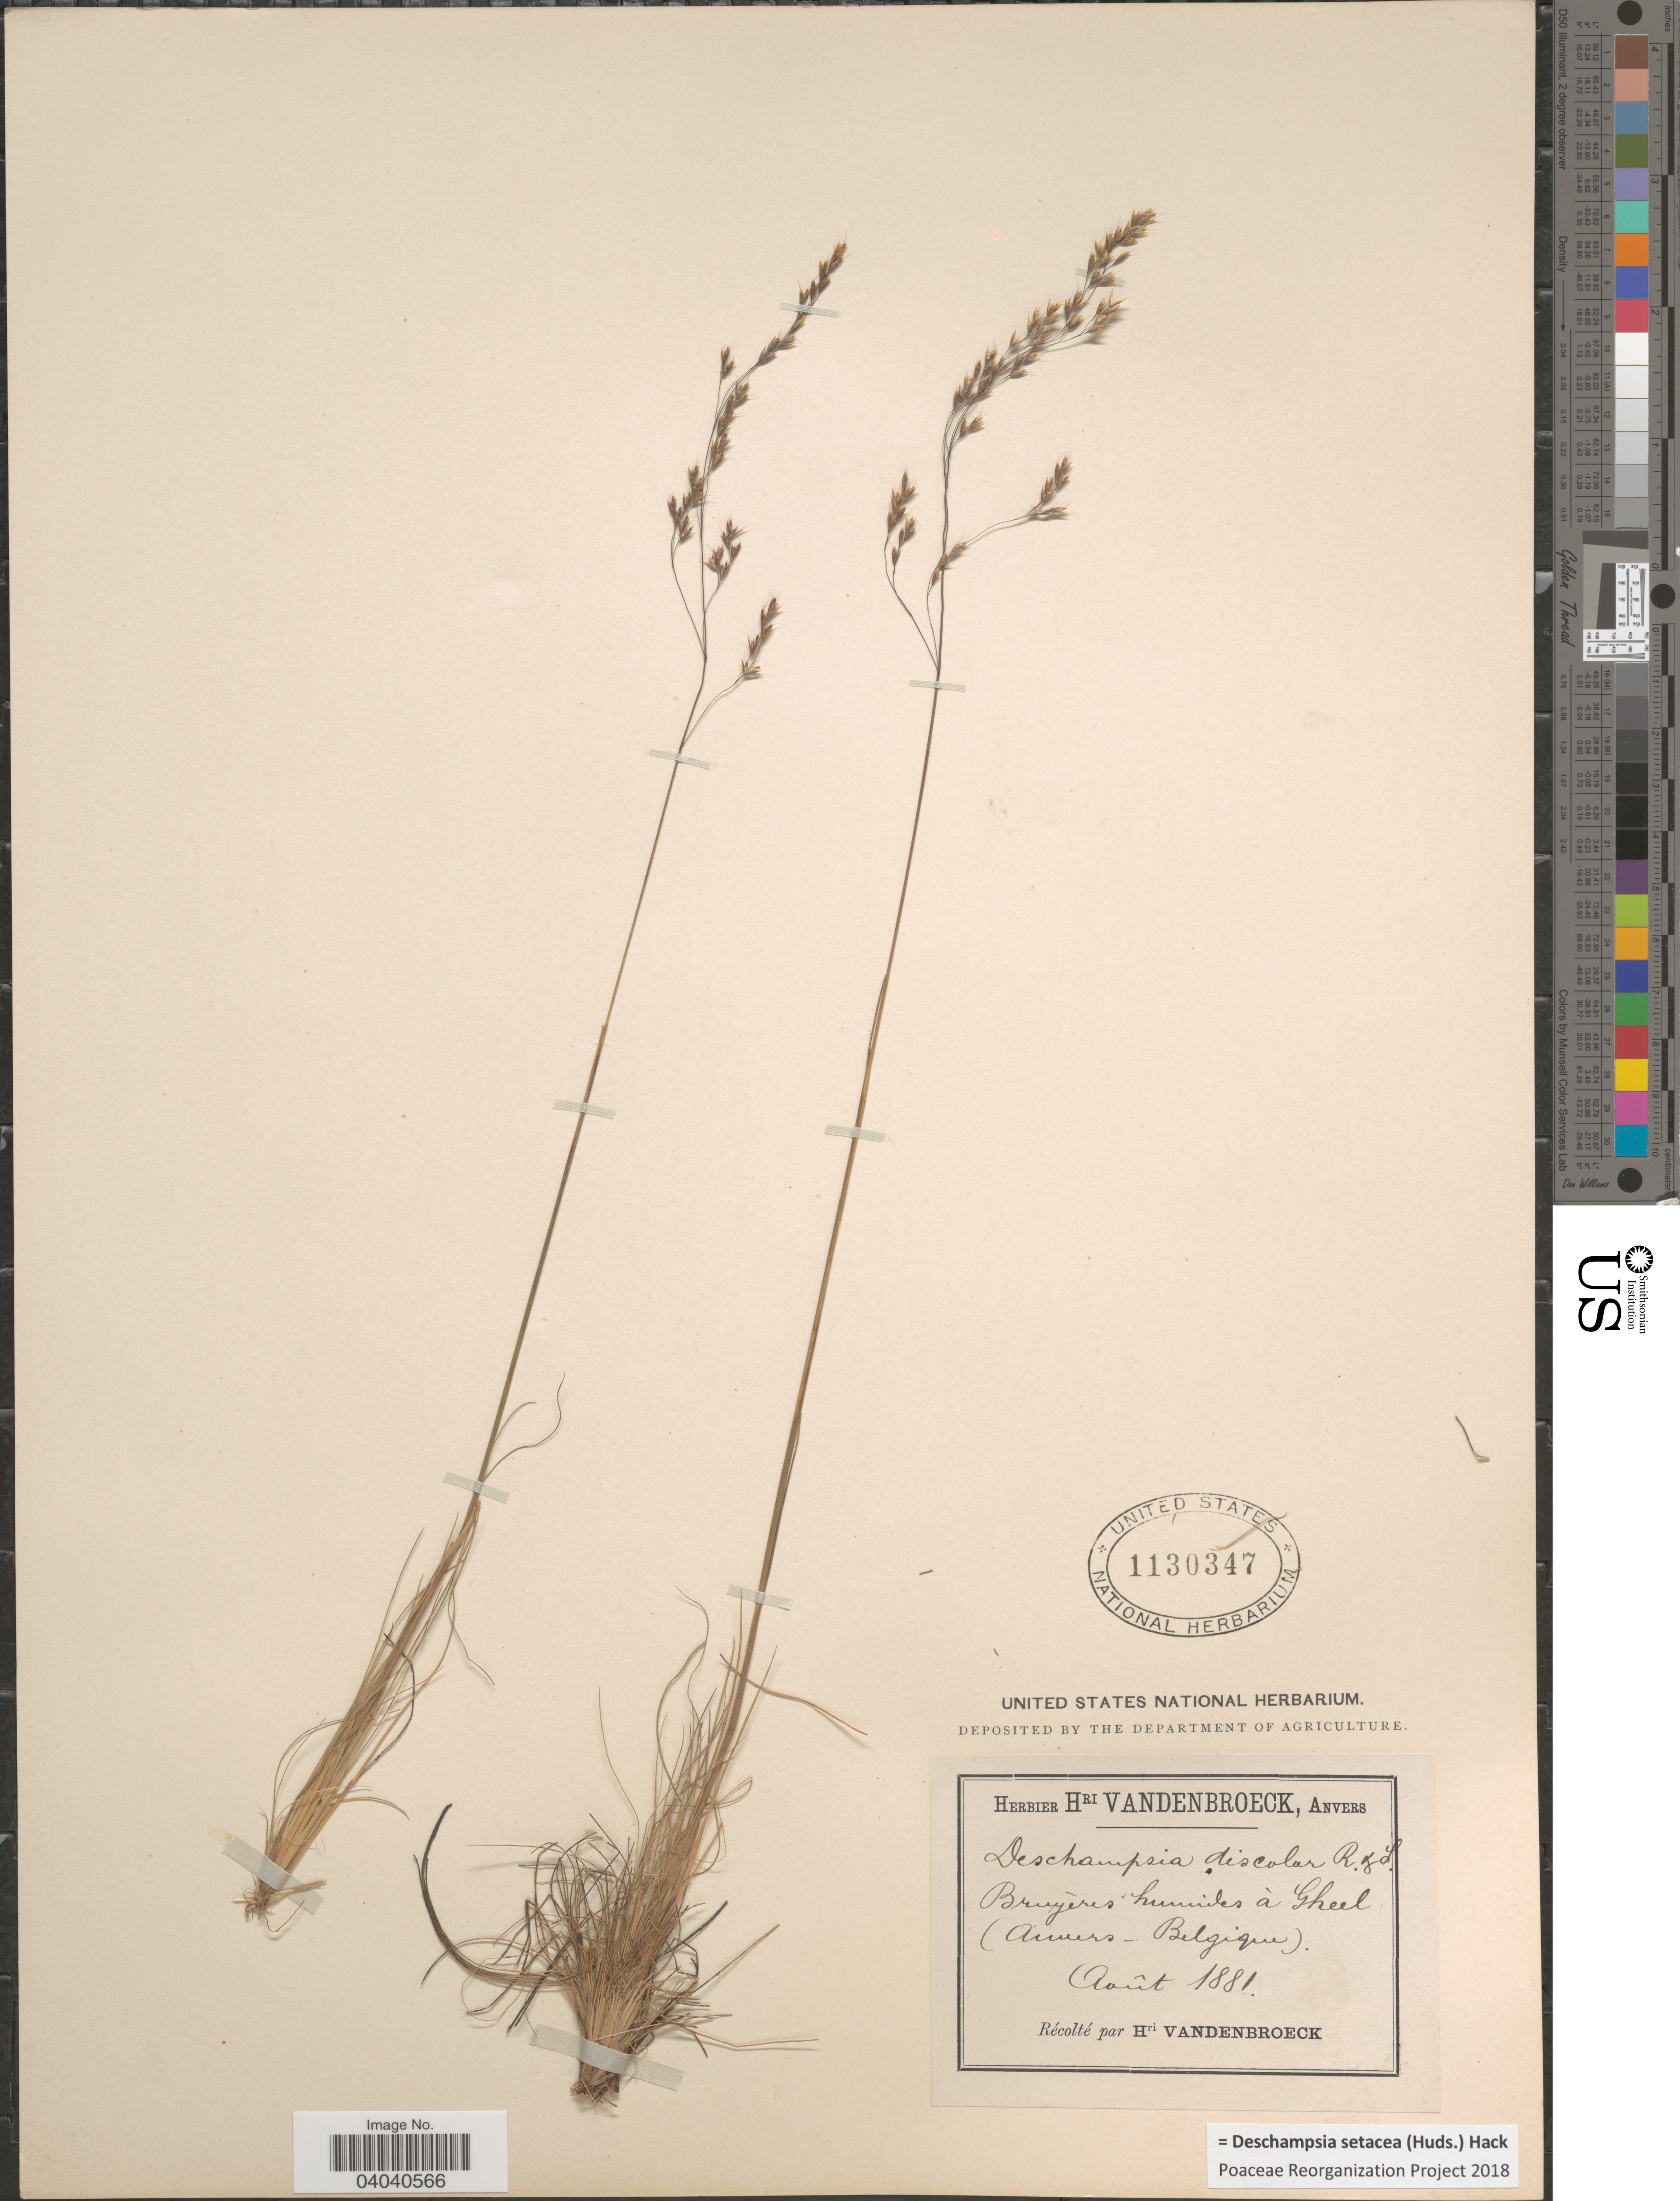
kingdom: Plantae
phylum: Tracheophyta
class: Liliopsida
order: Poales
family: Poaceae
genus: Deschampsia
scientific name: Deschampsia setacea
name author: (Huds.) Hack.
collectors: H. Vandenbroeck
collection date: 1881-08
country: Belgium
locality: Bruyères humides à Gheel. (Anvers).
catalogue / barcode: US 1130347